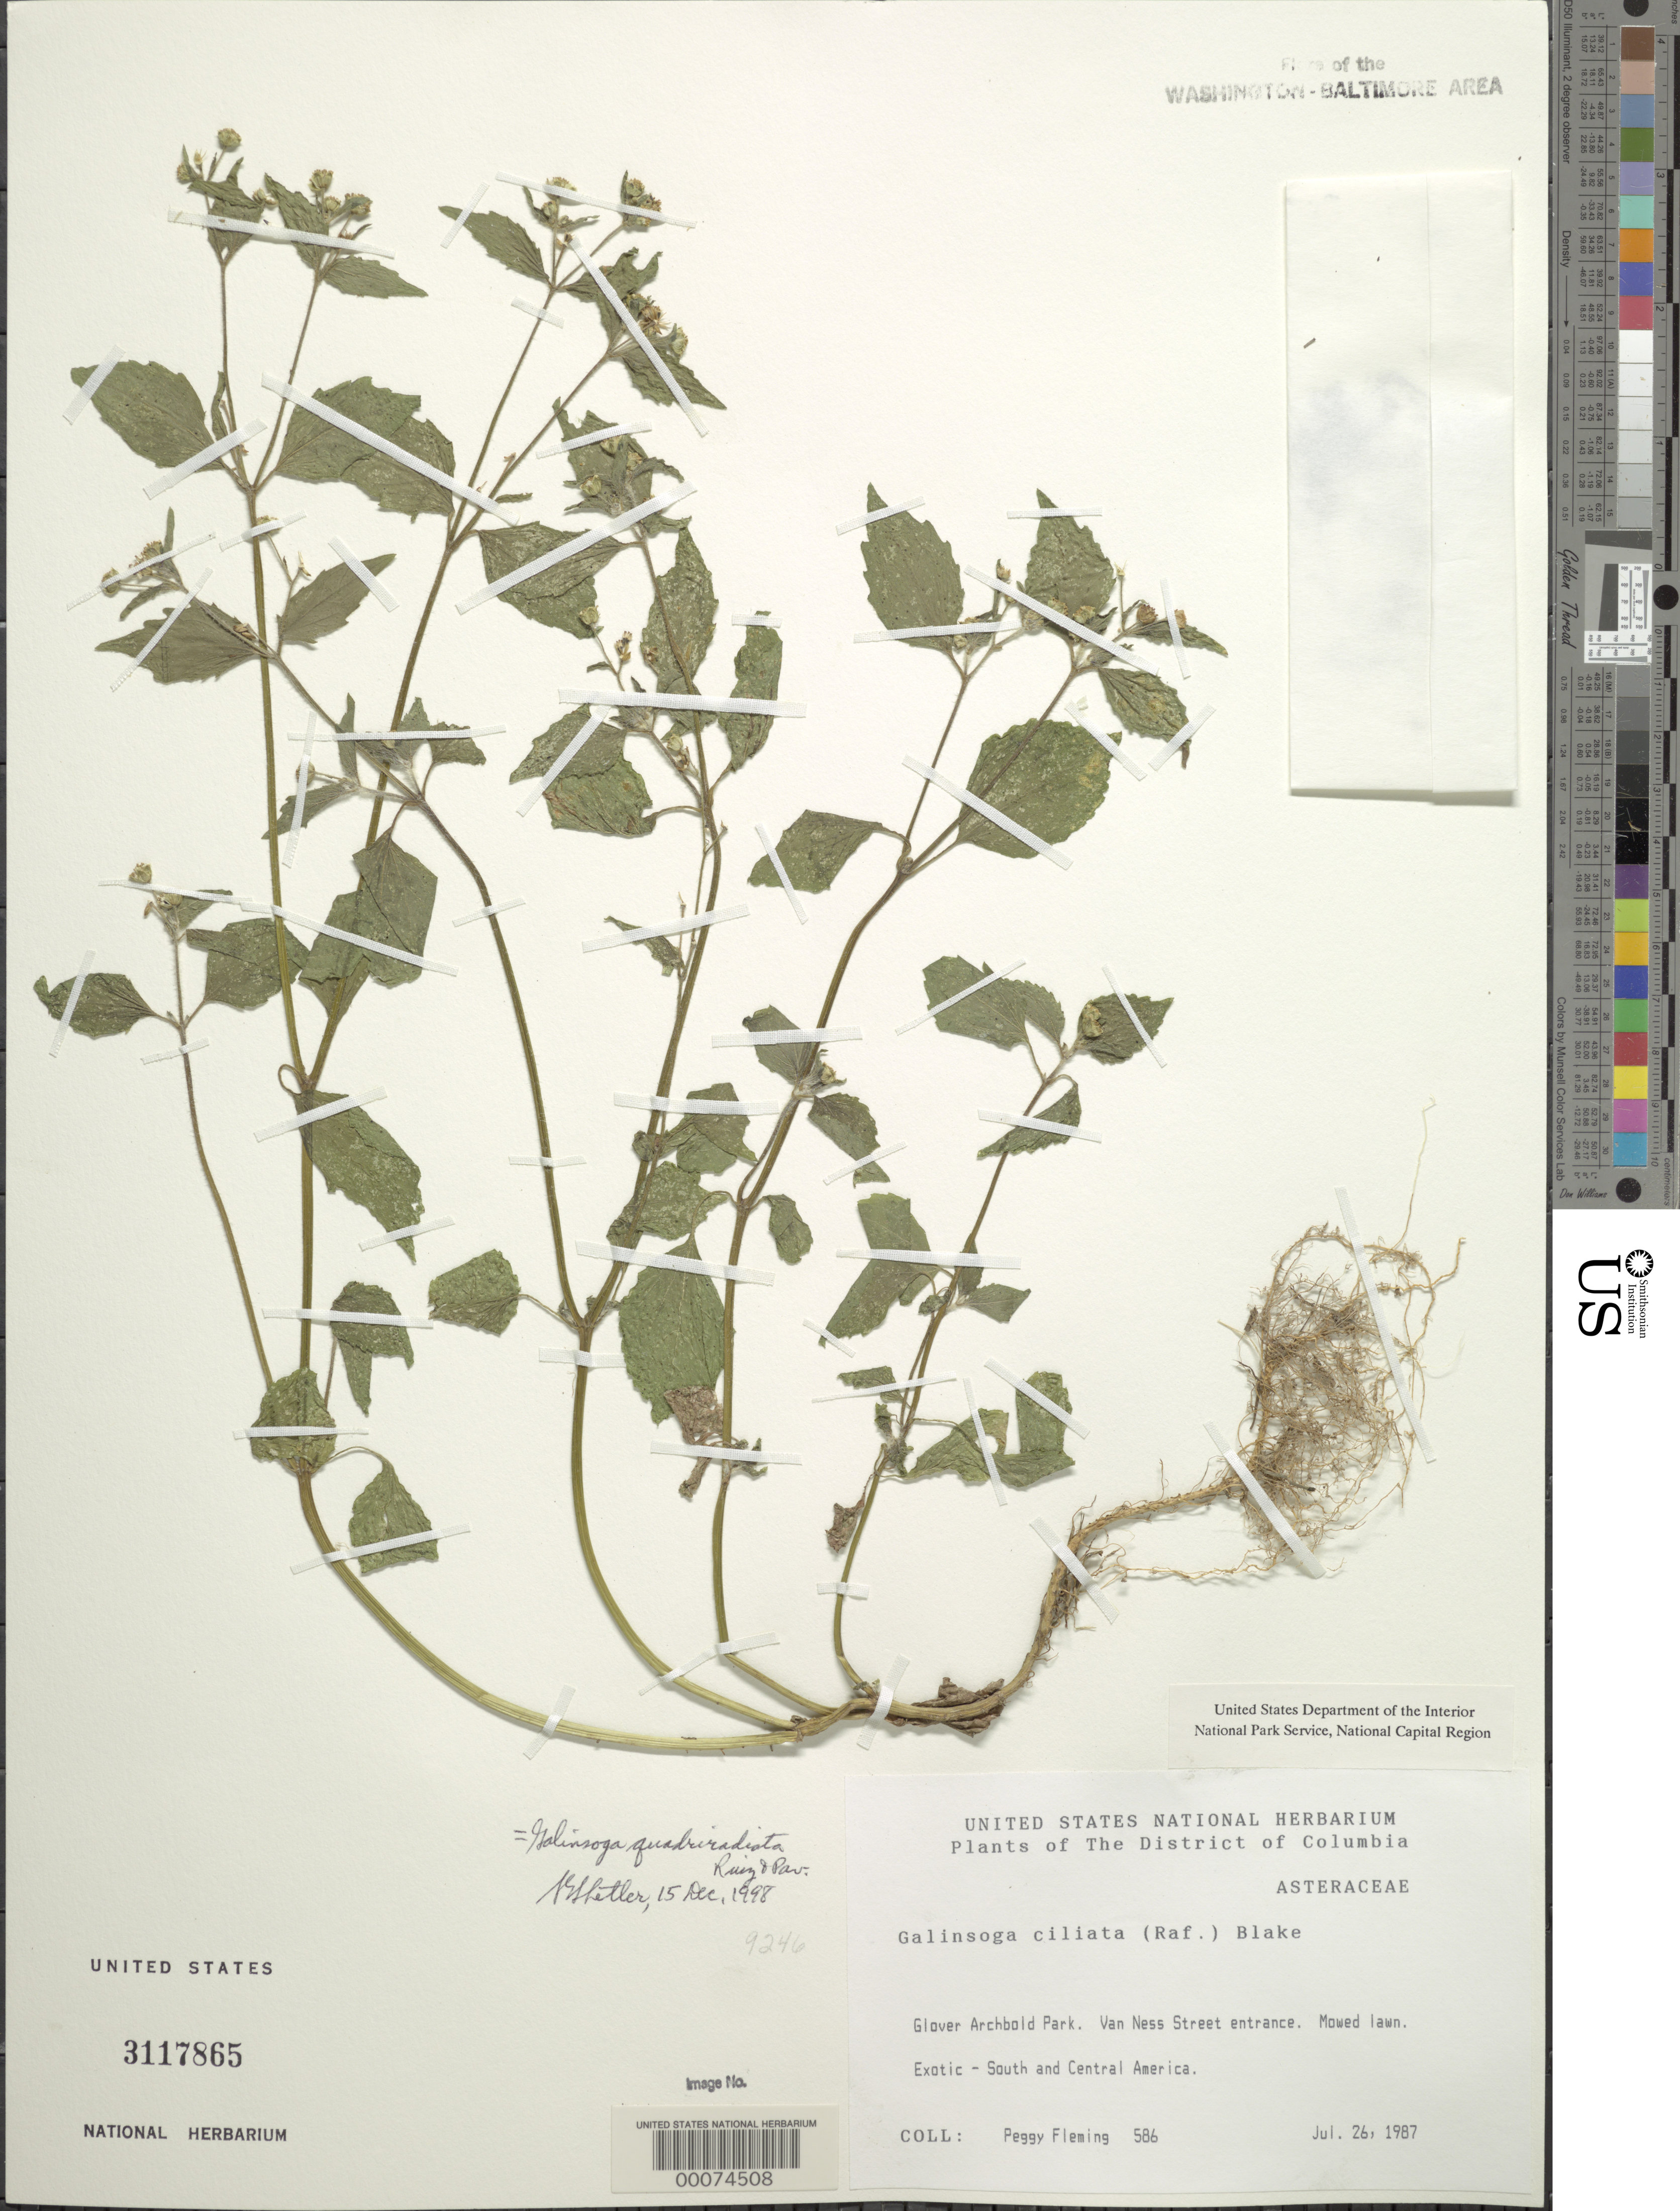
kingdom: Plantae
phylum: Tracheophyta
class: Magnoliopsida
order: Asterales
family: Asteraceae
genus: Galinsoga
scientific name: Galinsoga quadriradiata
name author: Ruiz & Pav.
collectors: P. Fleming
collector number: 586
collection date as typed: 26 Jul 1987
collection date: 1987-07-26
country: United States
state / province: District of Columbia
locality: Glover Archbold Park. Van Ness Street entrance. Glover Archbold Park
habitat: Mowed lawn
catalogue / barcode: US 3117865